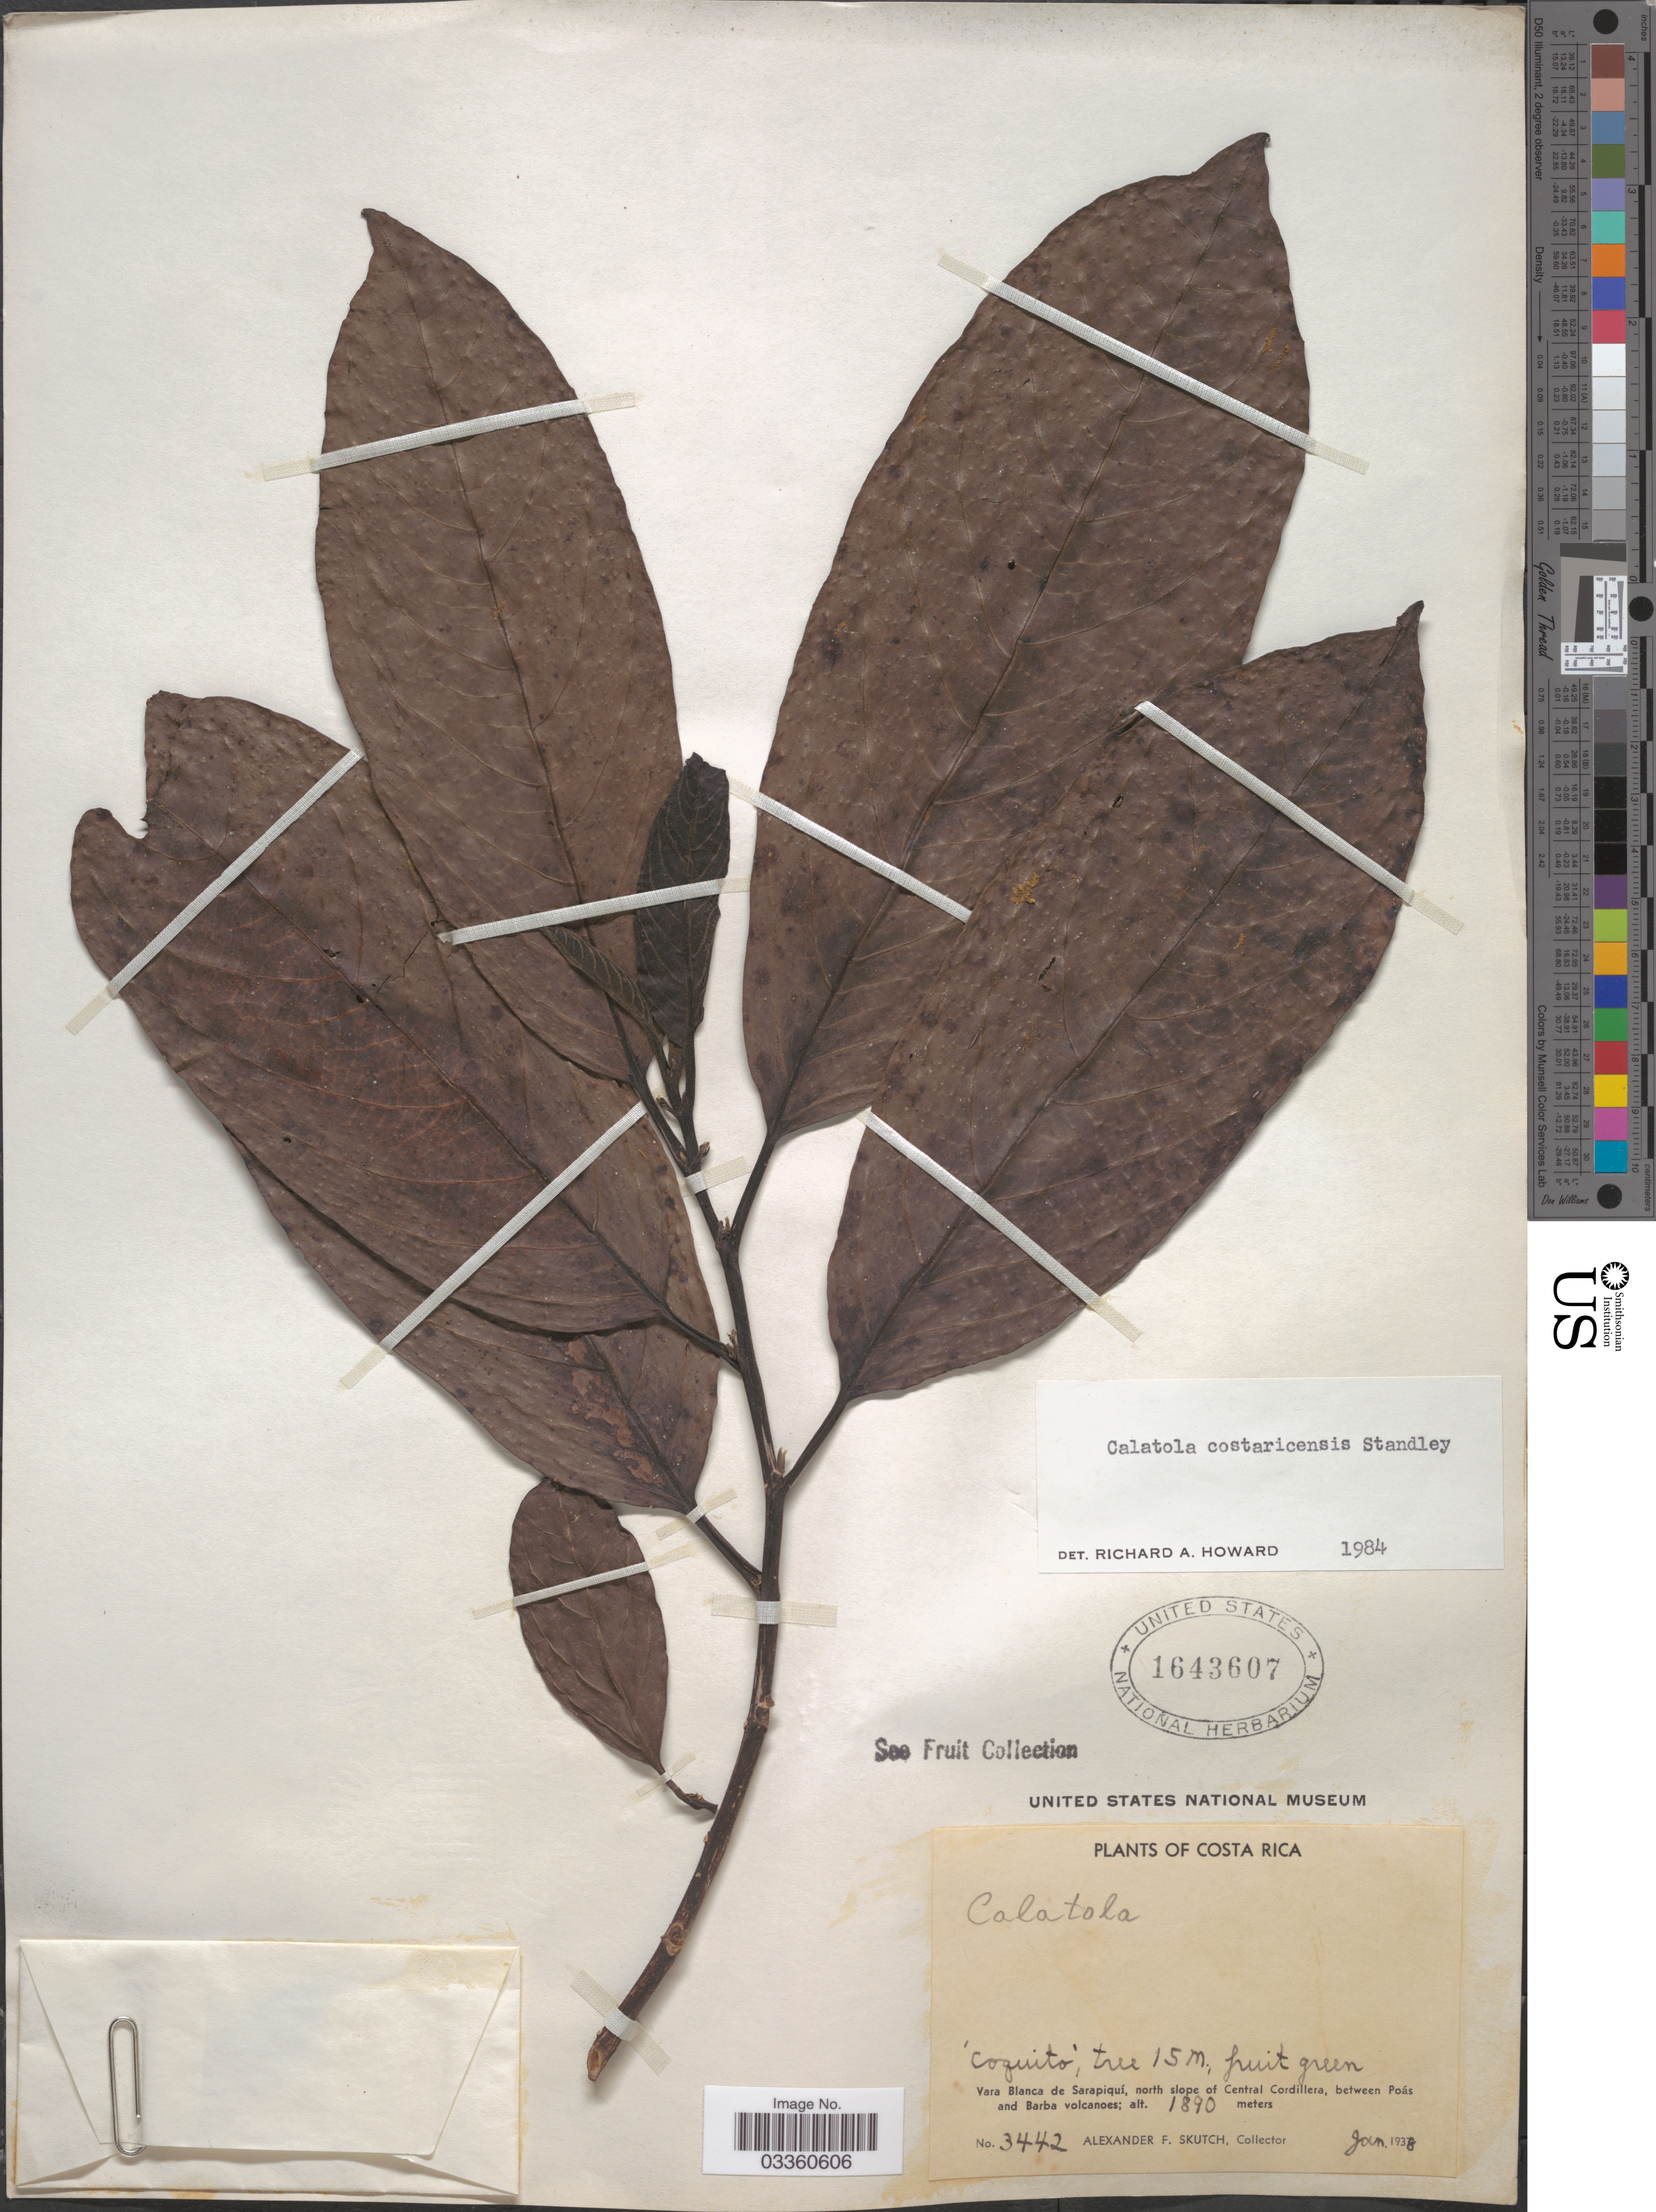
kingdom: Plantae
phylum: Tracheophyta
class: Magnoliopsida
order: Metteniusales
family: Metteniusaceae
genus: Calatola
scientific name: Calatola costaricensis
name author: Standl.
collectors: A. F. Skutch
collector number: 3442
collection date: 1938-01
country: Costa Rica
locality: Vara Blanca de Sarapiquí, north slope of Central Cordillera, between Poás and Barba volcanoes.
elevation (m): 1890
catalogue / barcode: US 1643607